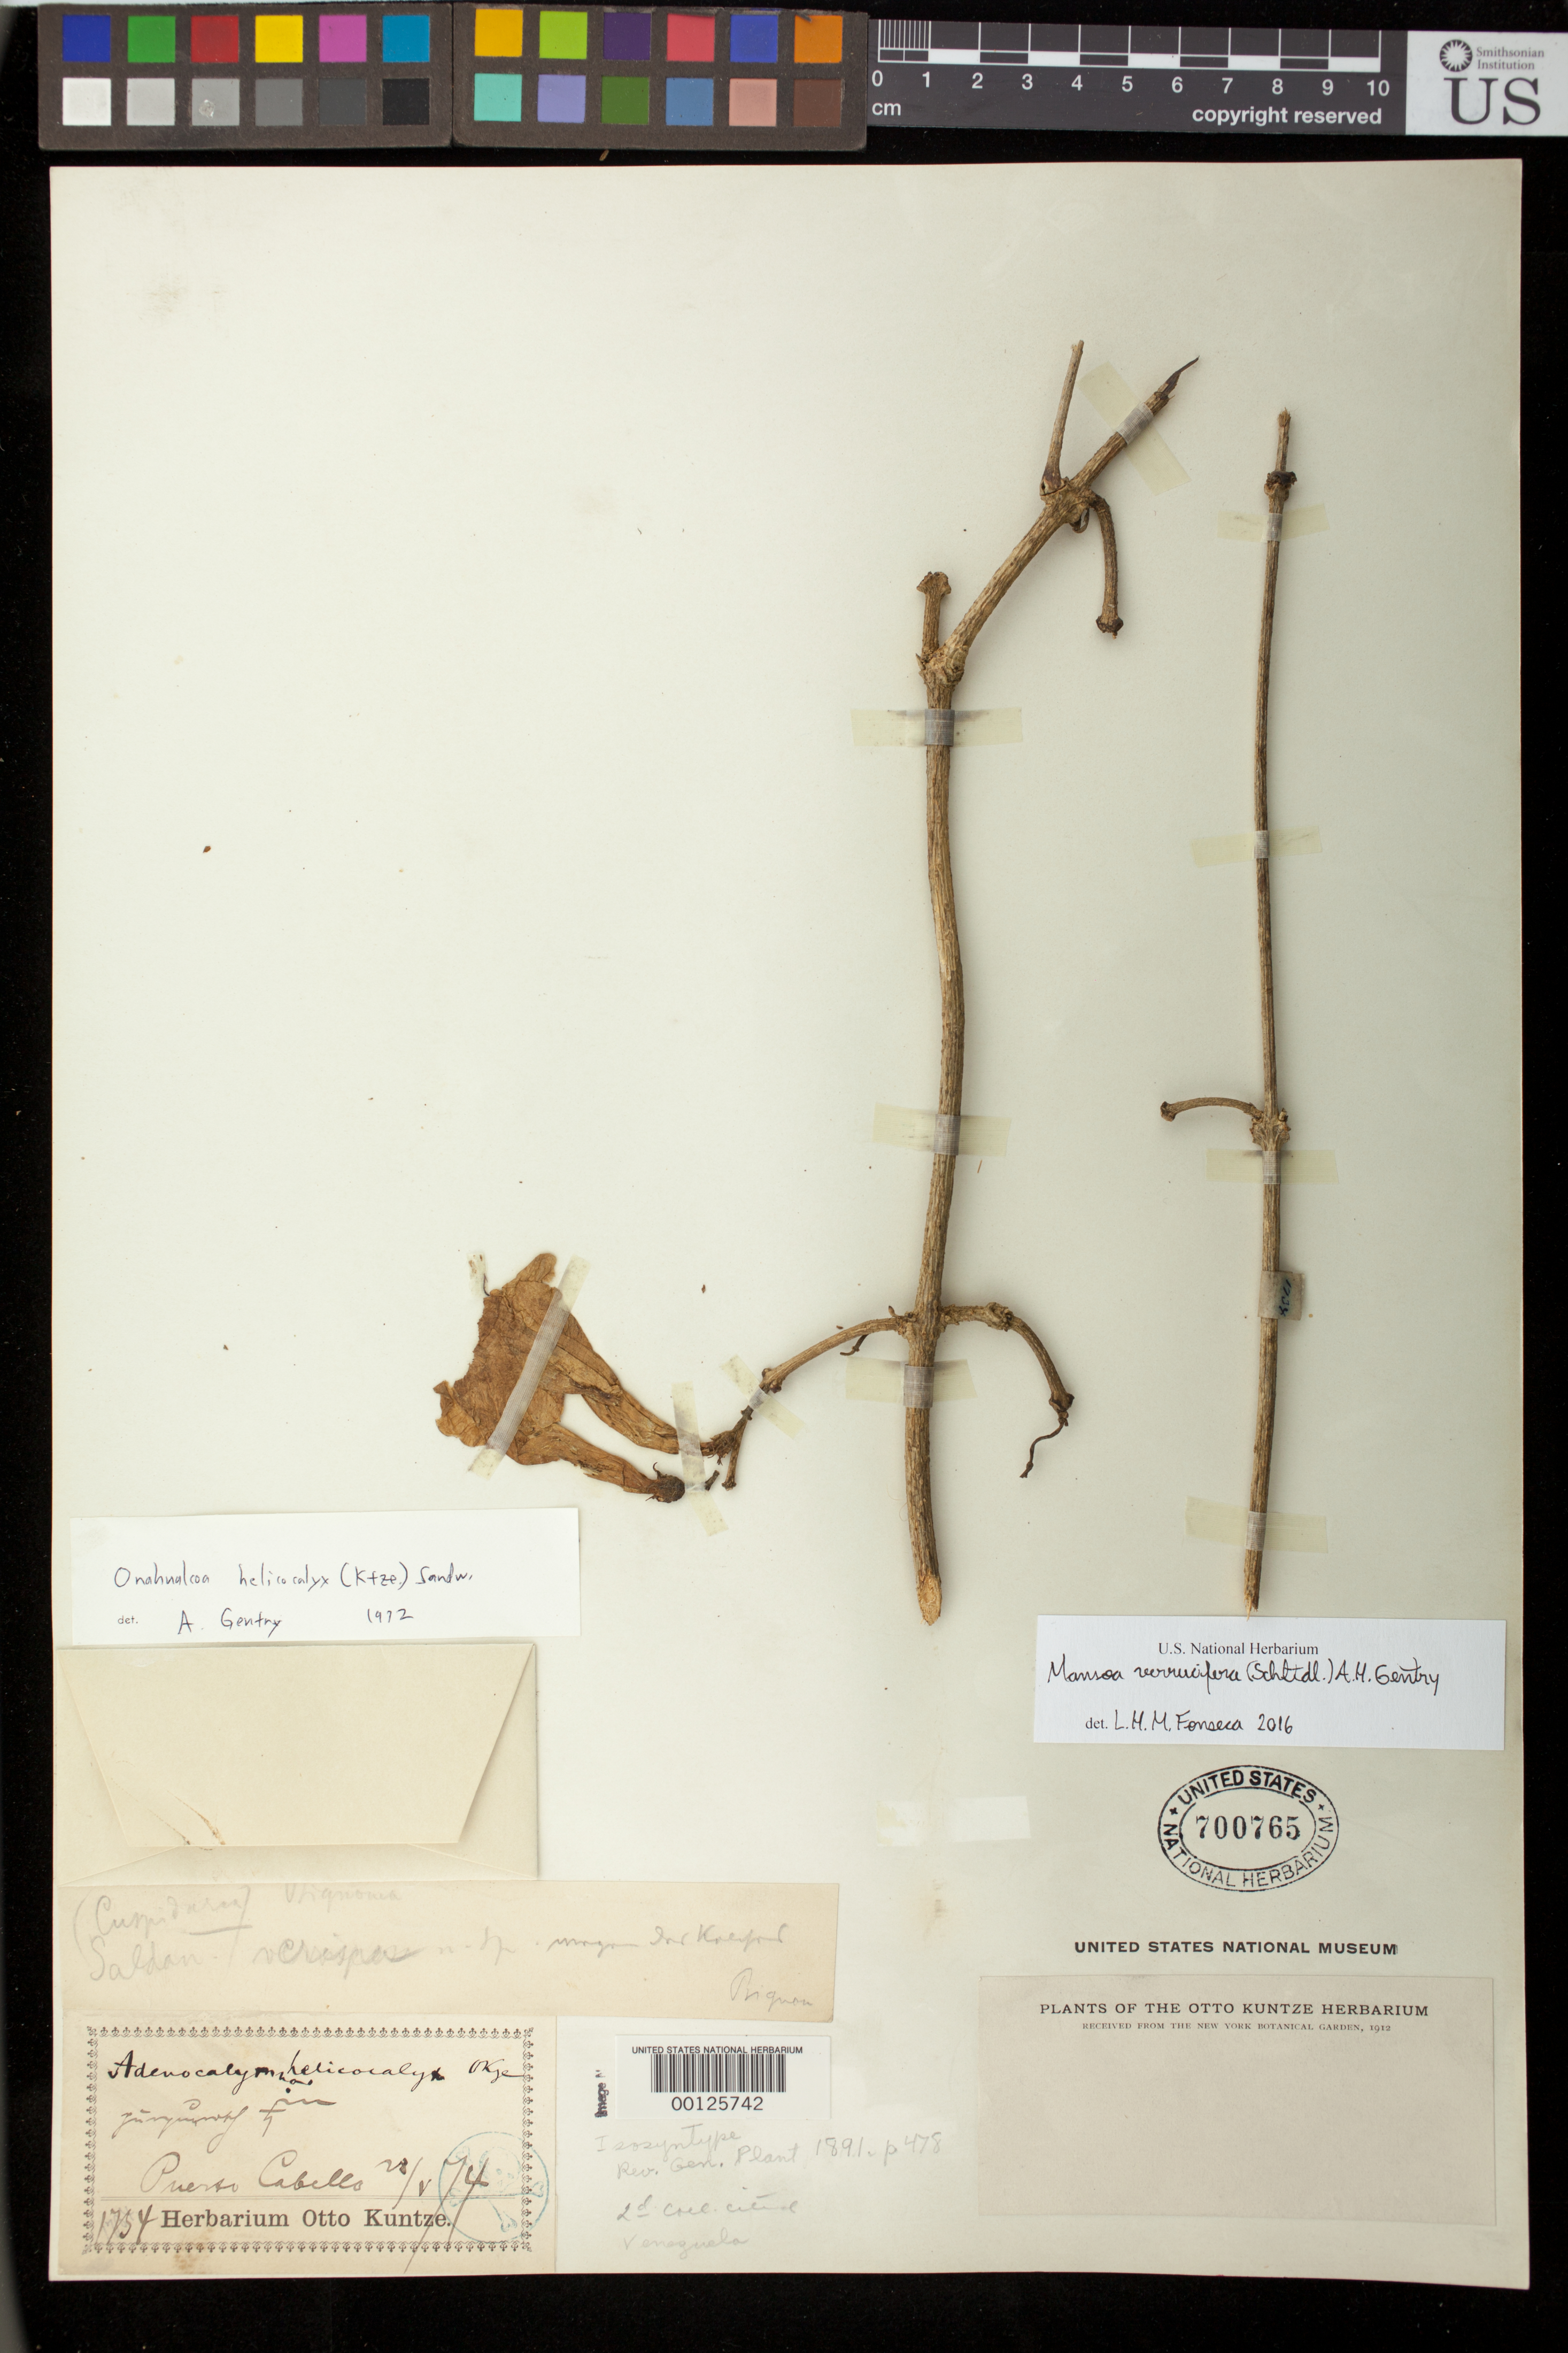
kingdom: Plantae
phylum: Tracheophyta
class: Magnoliopsida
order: Lamiales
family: Bignoniaceae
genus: Adenocalymma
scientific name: Adenocalymma helicocalyx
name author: Kuntze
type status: Isosyntype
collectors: C.E.O. Kuntze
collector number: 1734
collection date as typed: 28 May 1874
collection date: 1874-05-28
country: Venezuela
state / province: Carabobo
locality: Puerto Cabello.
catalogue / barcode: US 700765